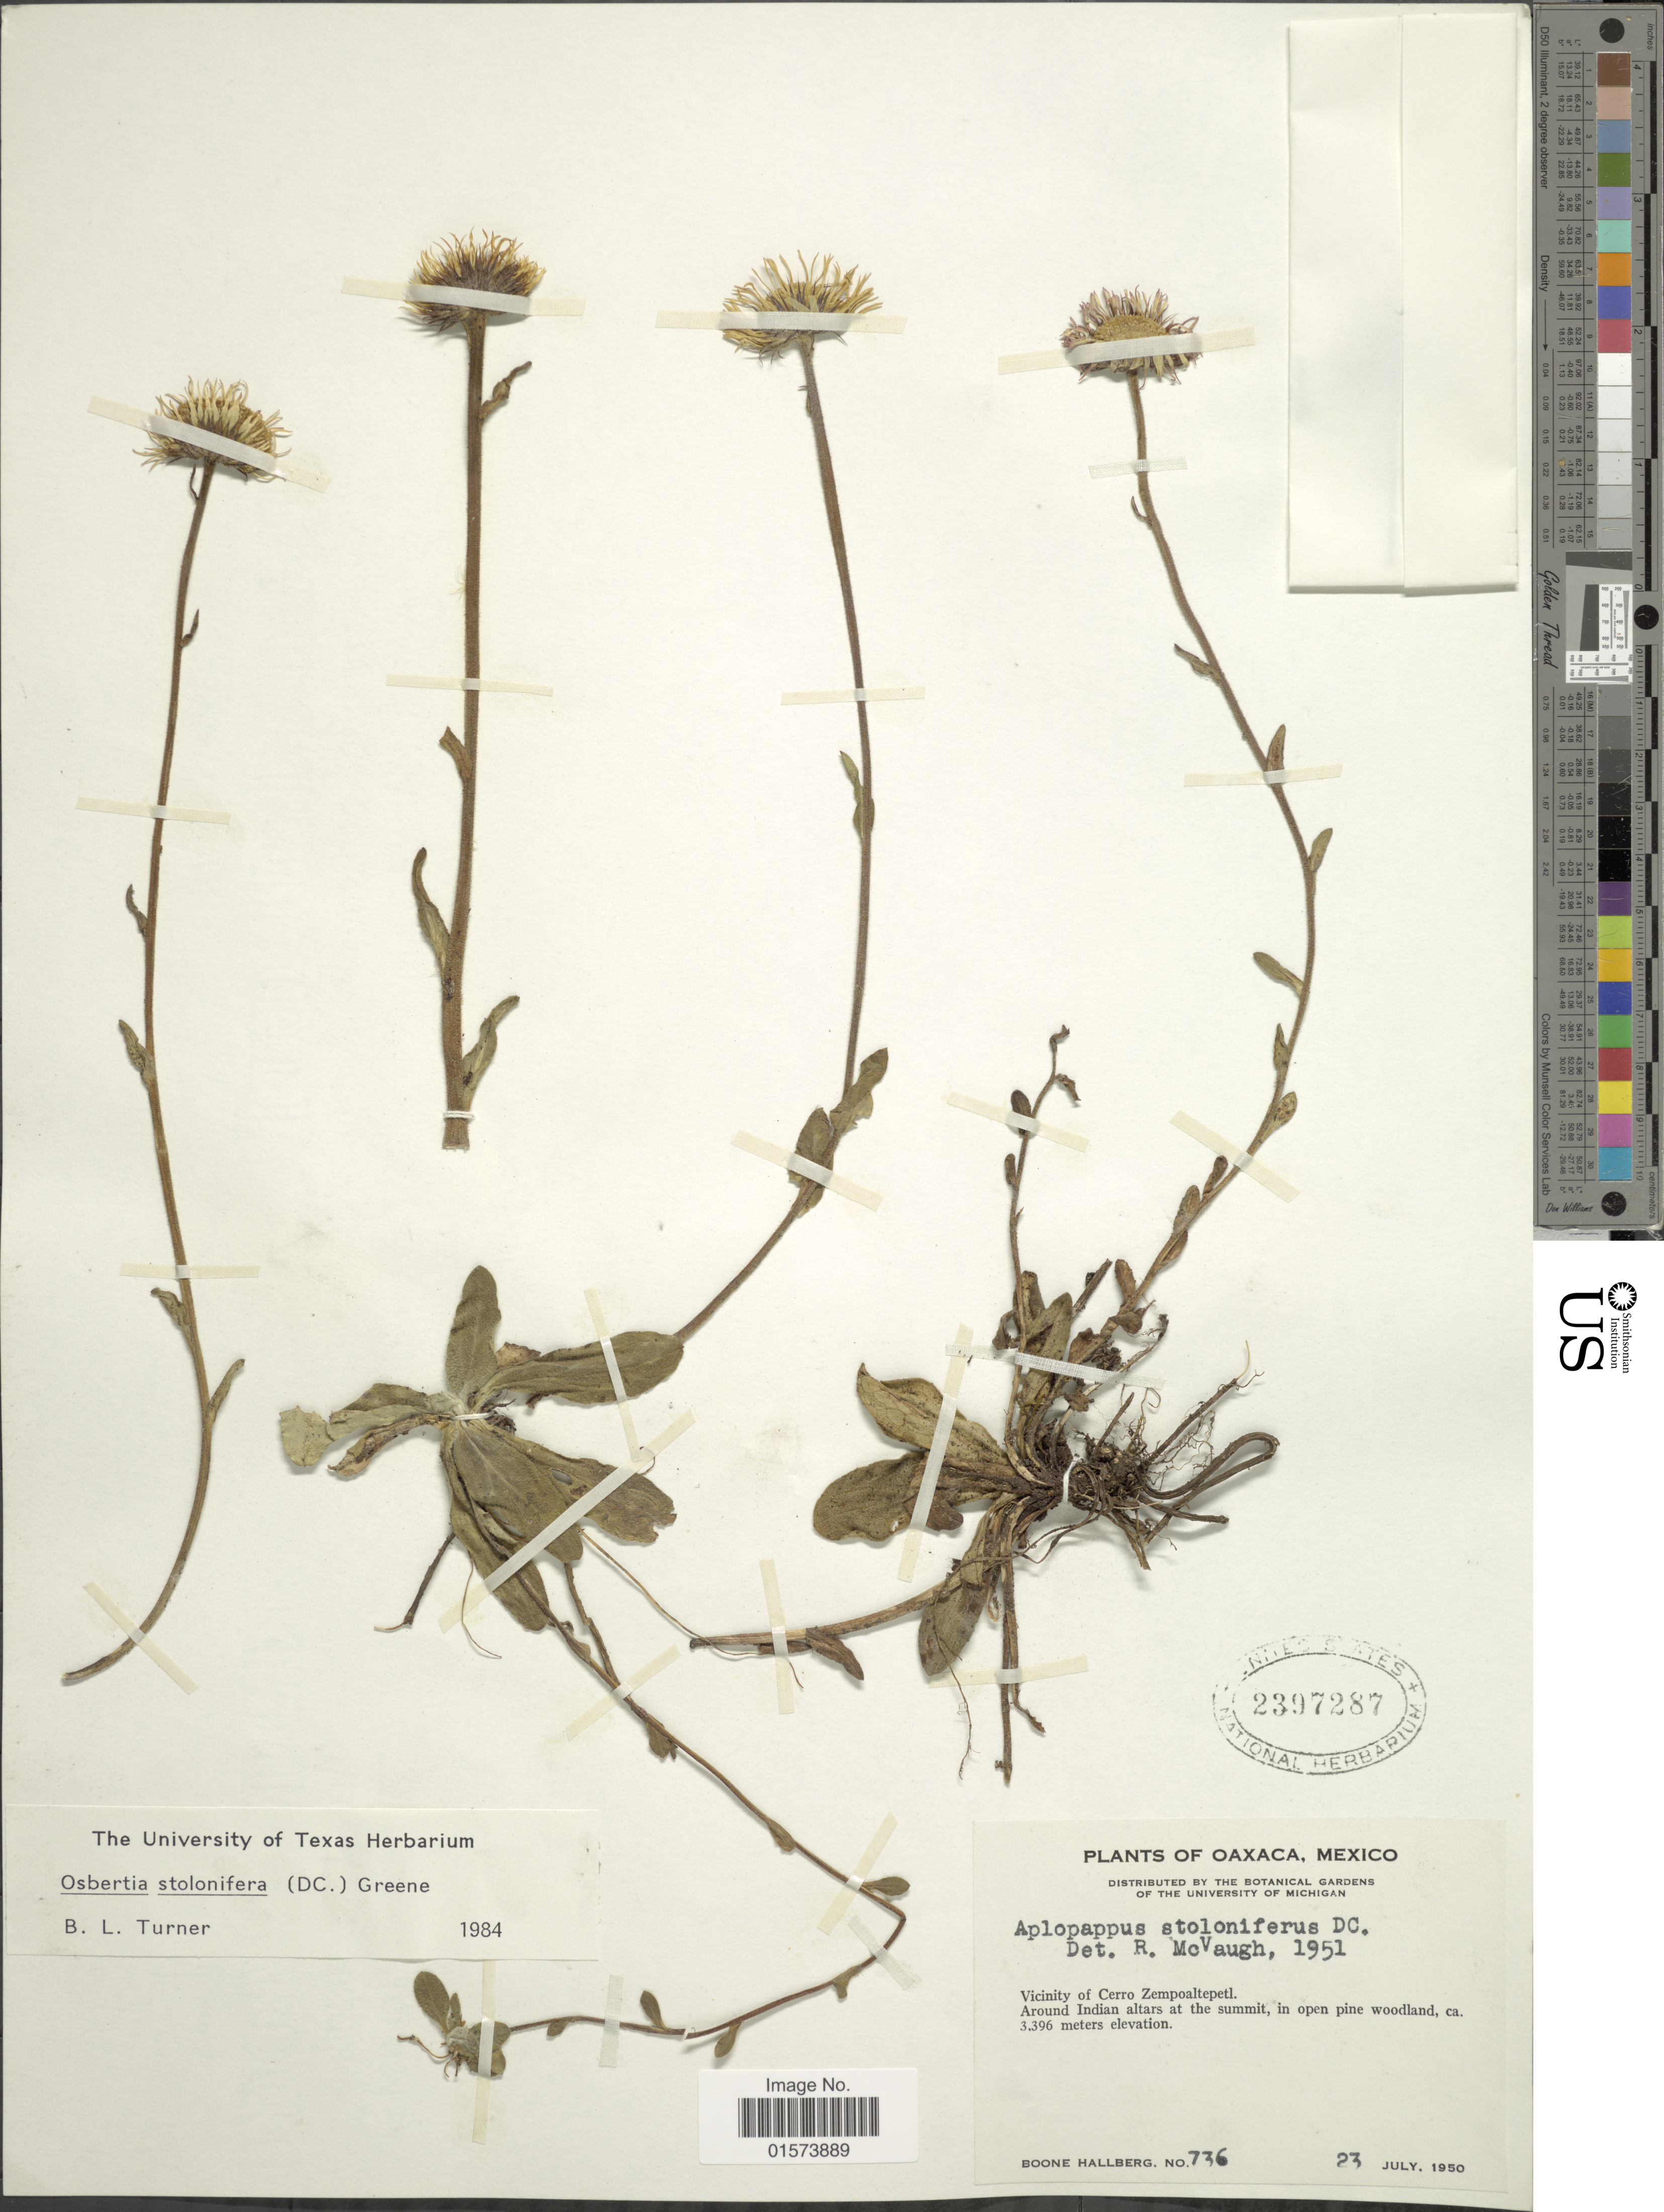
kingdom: Plantae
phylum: Tracheophyta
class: Magnoliopsida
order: Asterales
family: Asteraceae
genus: Osbertia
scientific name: Osbertia stolonifera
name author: (DC.) Greene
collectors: B. Hallberg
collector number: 736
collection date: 1950-07-23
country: Mexico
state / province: Oaxaca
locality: Vicinity of Cerro Zempoaltepec, around Indian altars at the summit, in open pine woodland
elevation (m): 3396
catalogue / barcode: US 2397287